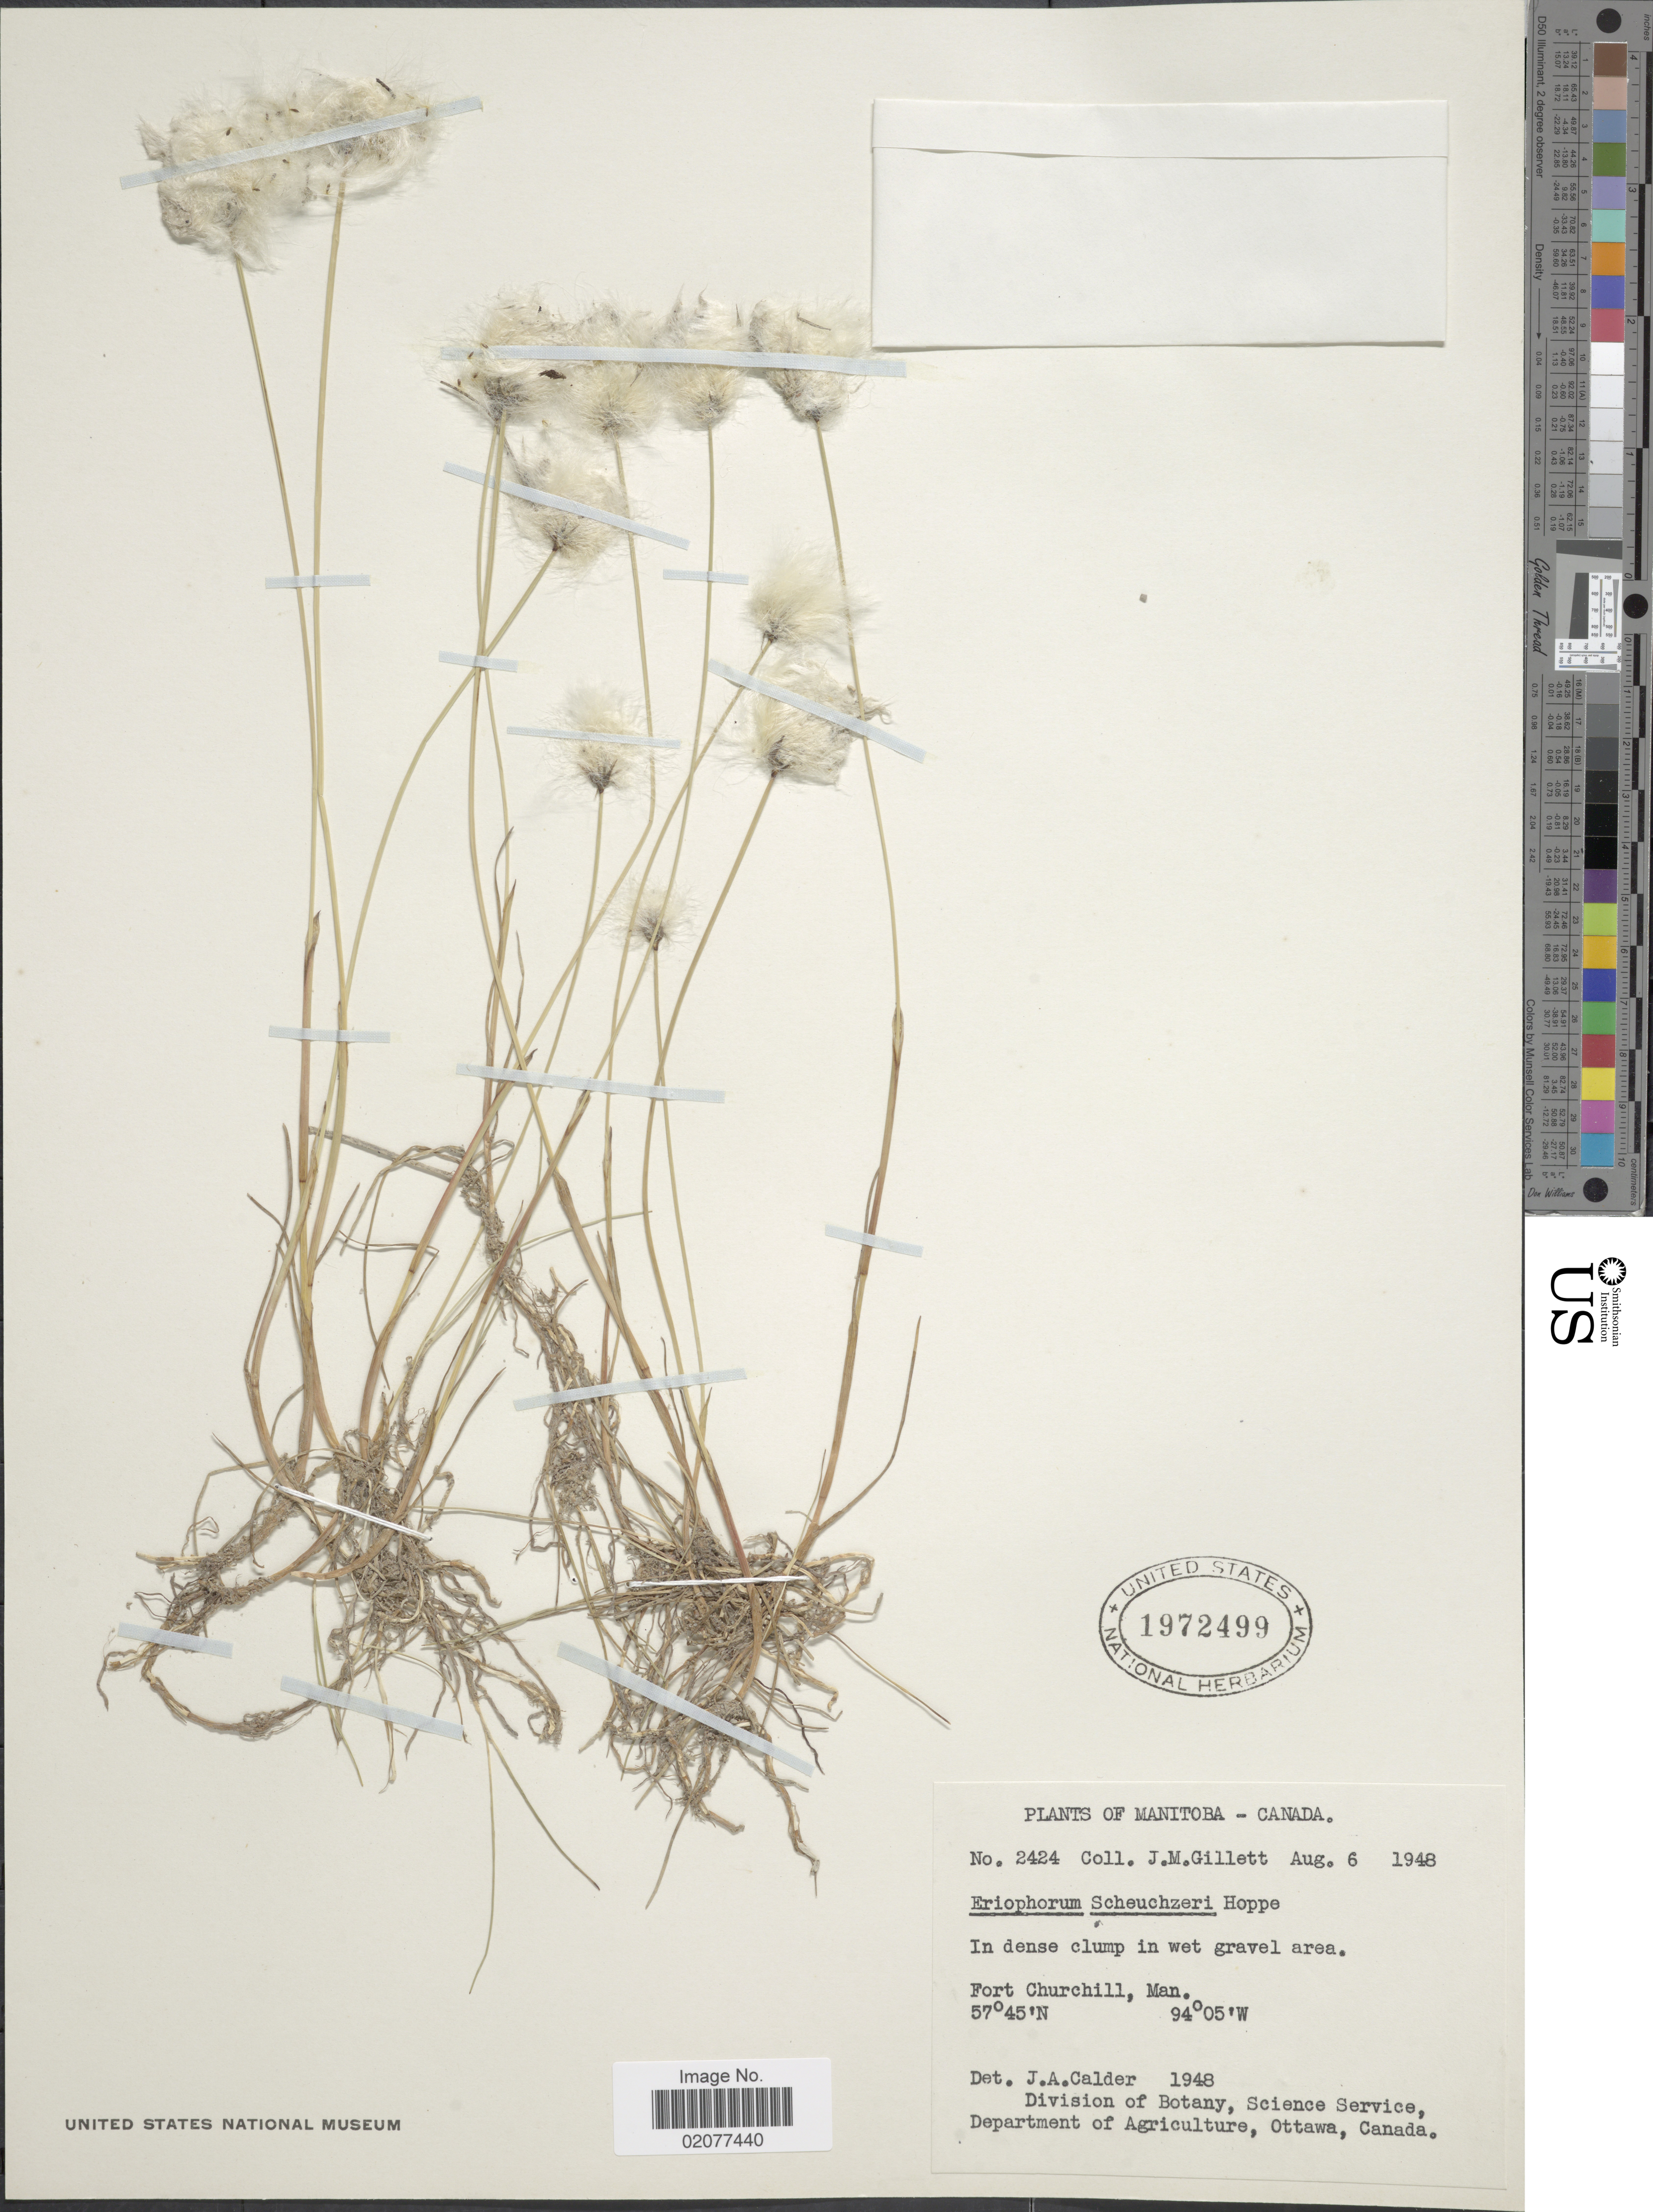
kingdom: Plantae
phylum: Tracheophyta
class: Liliopsida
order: Poales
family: Cyperaceae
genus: Eriophorum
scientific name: Eriophorum scheuchzeri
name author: Hoppe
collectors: J. M. Gillett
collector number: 2424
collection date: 1948-08-06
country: Canada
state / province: Manitoba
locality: Manitoba - Canada. Fort Churchill, Man.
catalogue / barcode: US 1972499